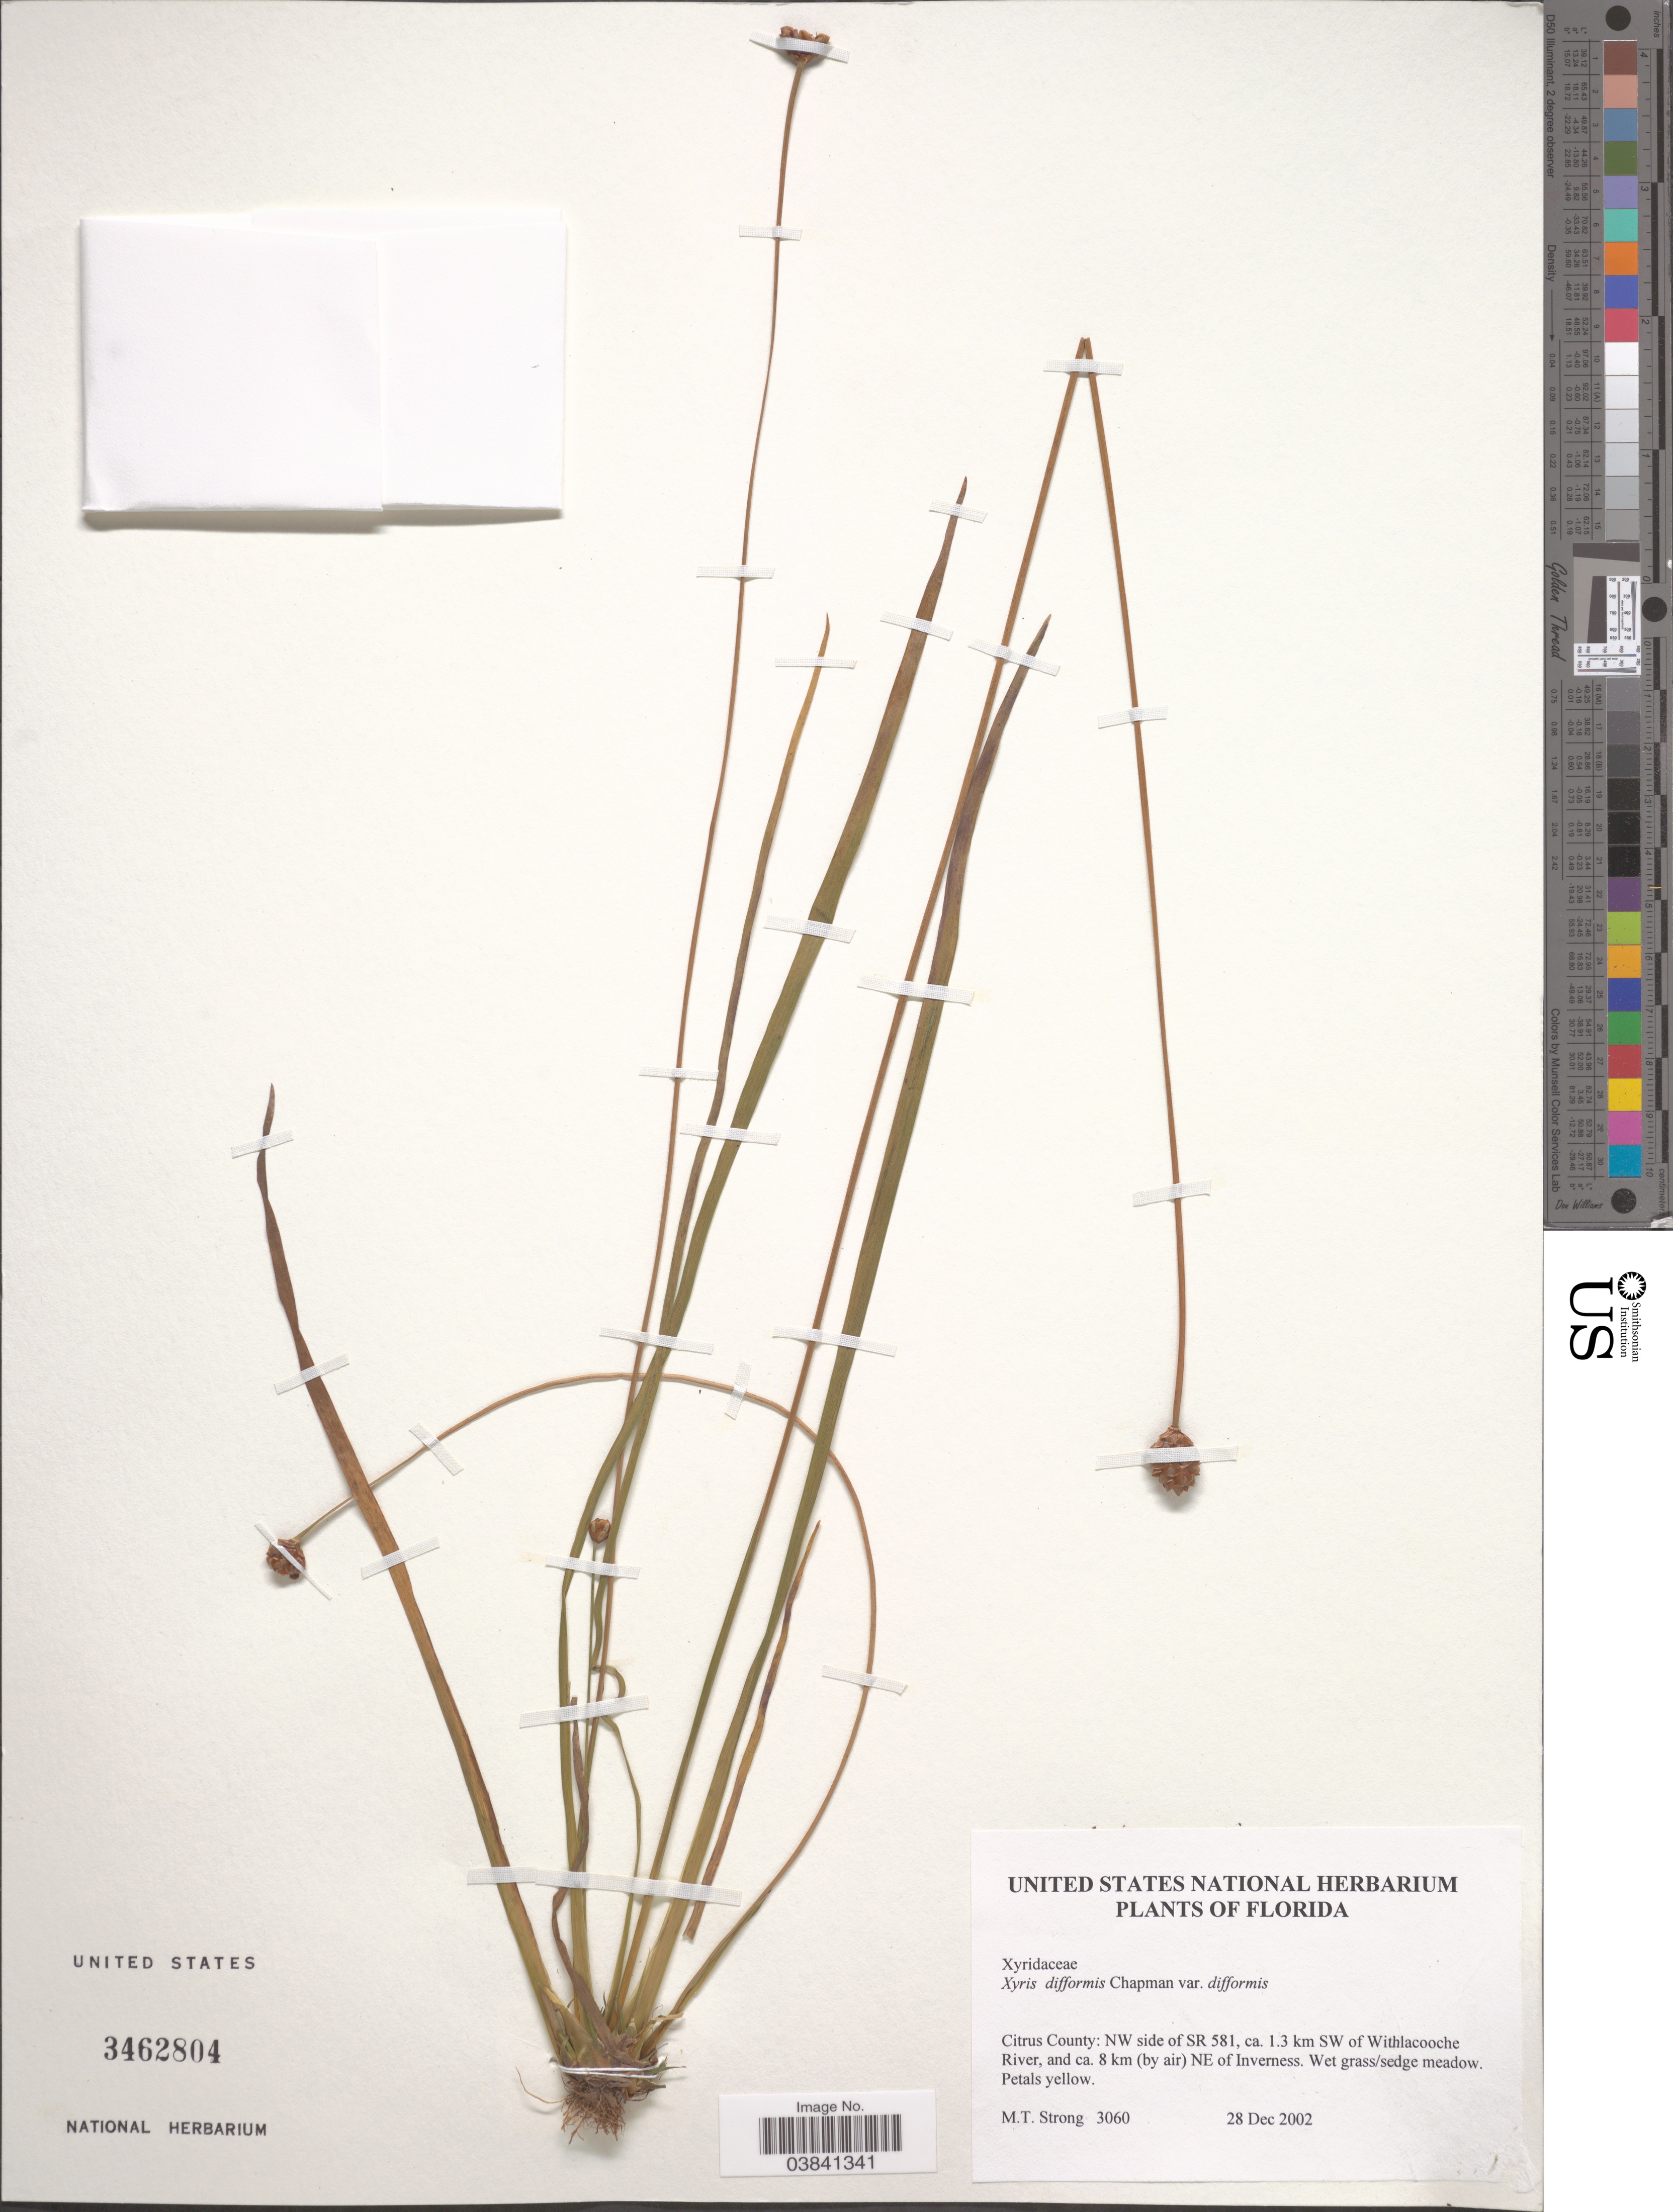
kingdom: Plantae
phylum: Tracheophyta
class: Liliopsida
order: Poales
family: Xyridaceae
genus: Xyris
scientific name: Xyris difformis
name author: Chapm.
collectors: M. T. Strong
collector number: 3060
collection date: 2002-12-28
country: United States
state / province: Florida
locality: Citrus County: NW side of SR 581, ca. 1.3 km SW of Withlacoochie River, and ca. 8 km (by air) NE of Inverness.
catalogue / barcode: US 3462804